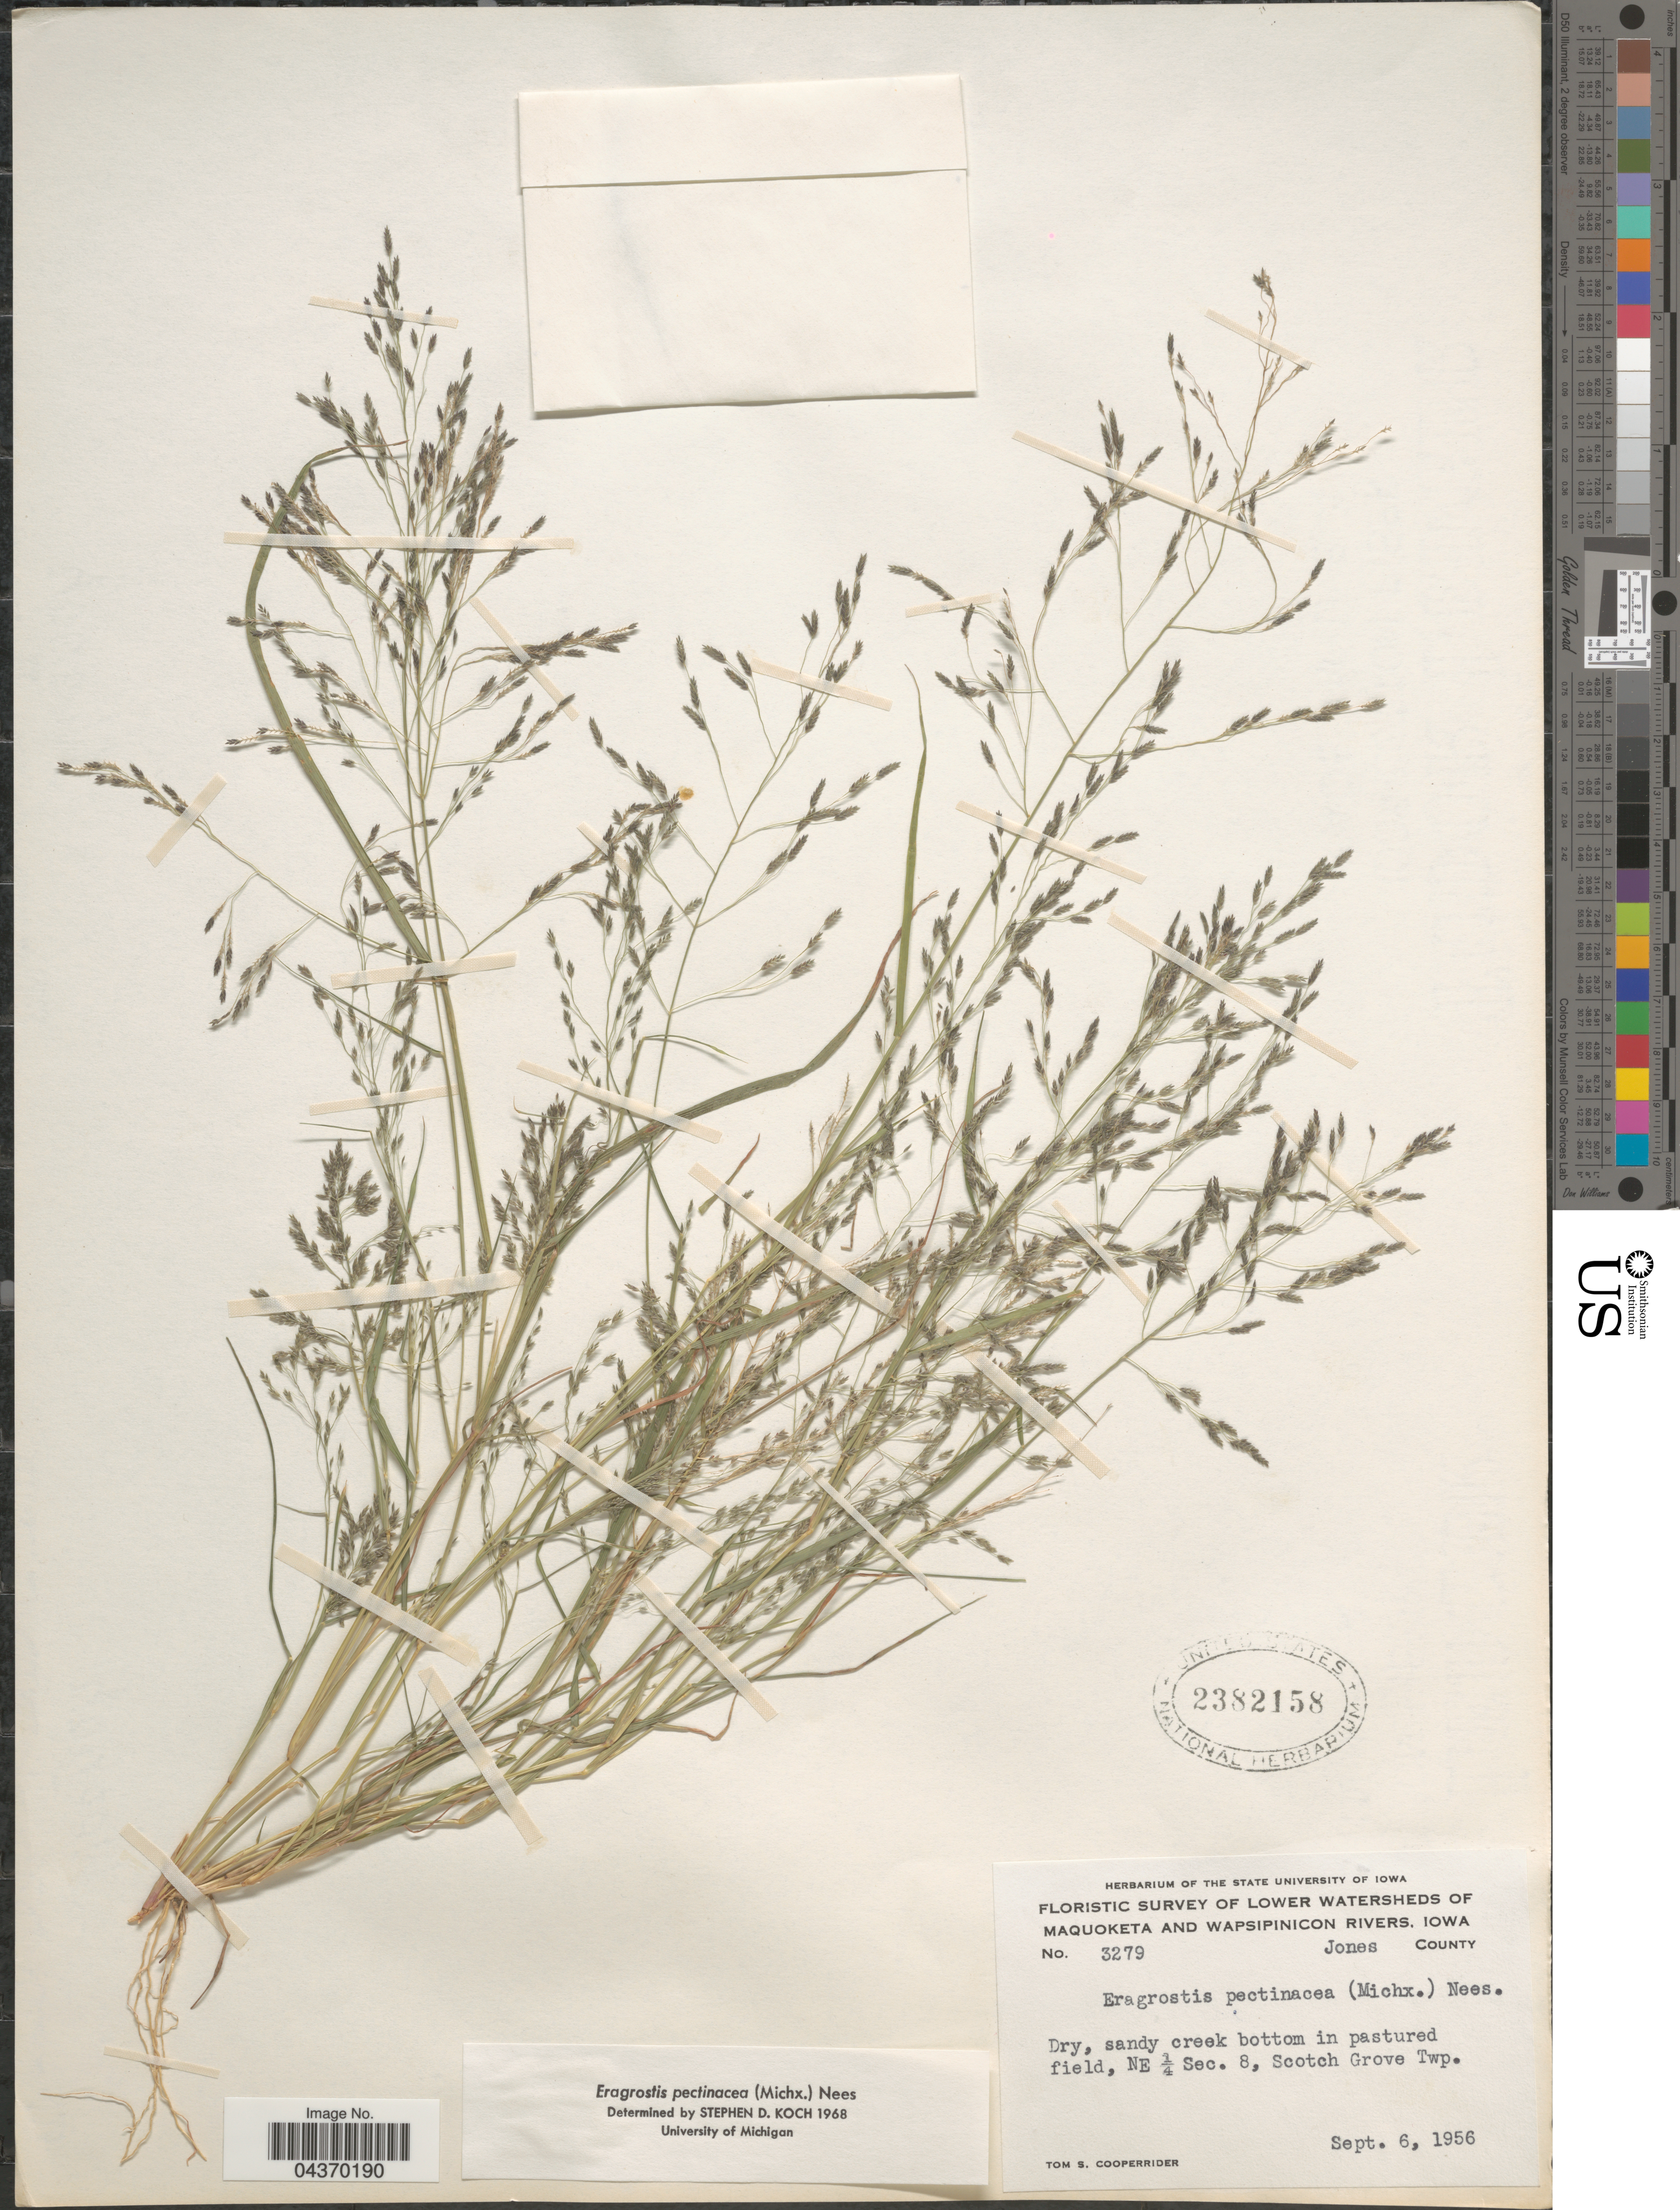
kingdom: Plantae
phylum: Tracheophyta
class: Liliopsida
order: Poales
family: Poaceae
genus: Eragrostis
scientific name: Eragrostis pectinacea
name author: (Michx.) Nees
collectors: T. S. Cooperrider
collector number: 3279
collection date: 1956-09-06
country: United States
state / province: Iowa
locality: Floristic Survey of Lower Watersheds of Maquoketa and Wapsipinicon Rivers. Jones County. NE ¼ Sec. 8, Scotch Grove Tp.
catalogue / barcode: US 2382158